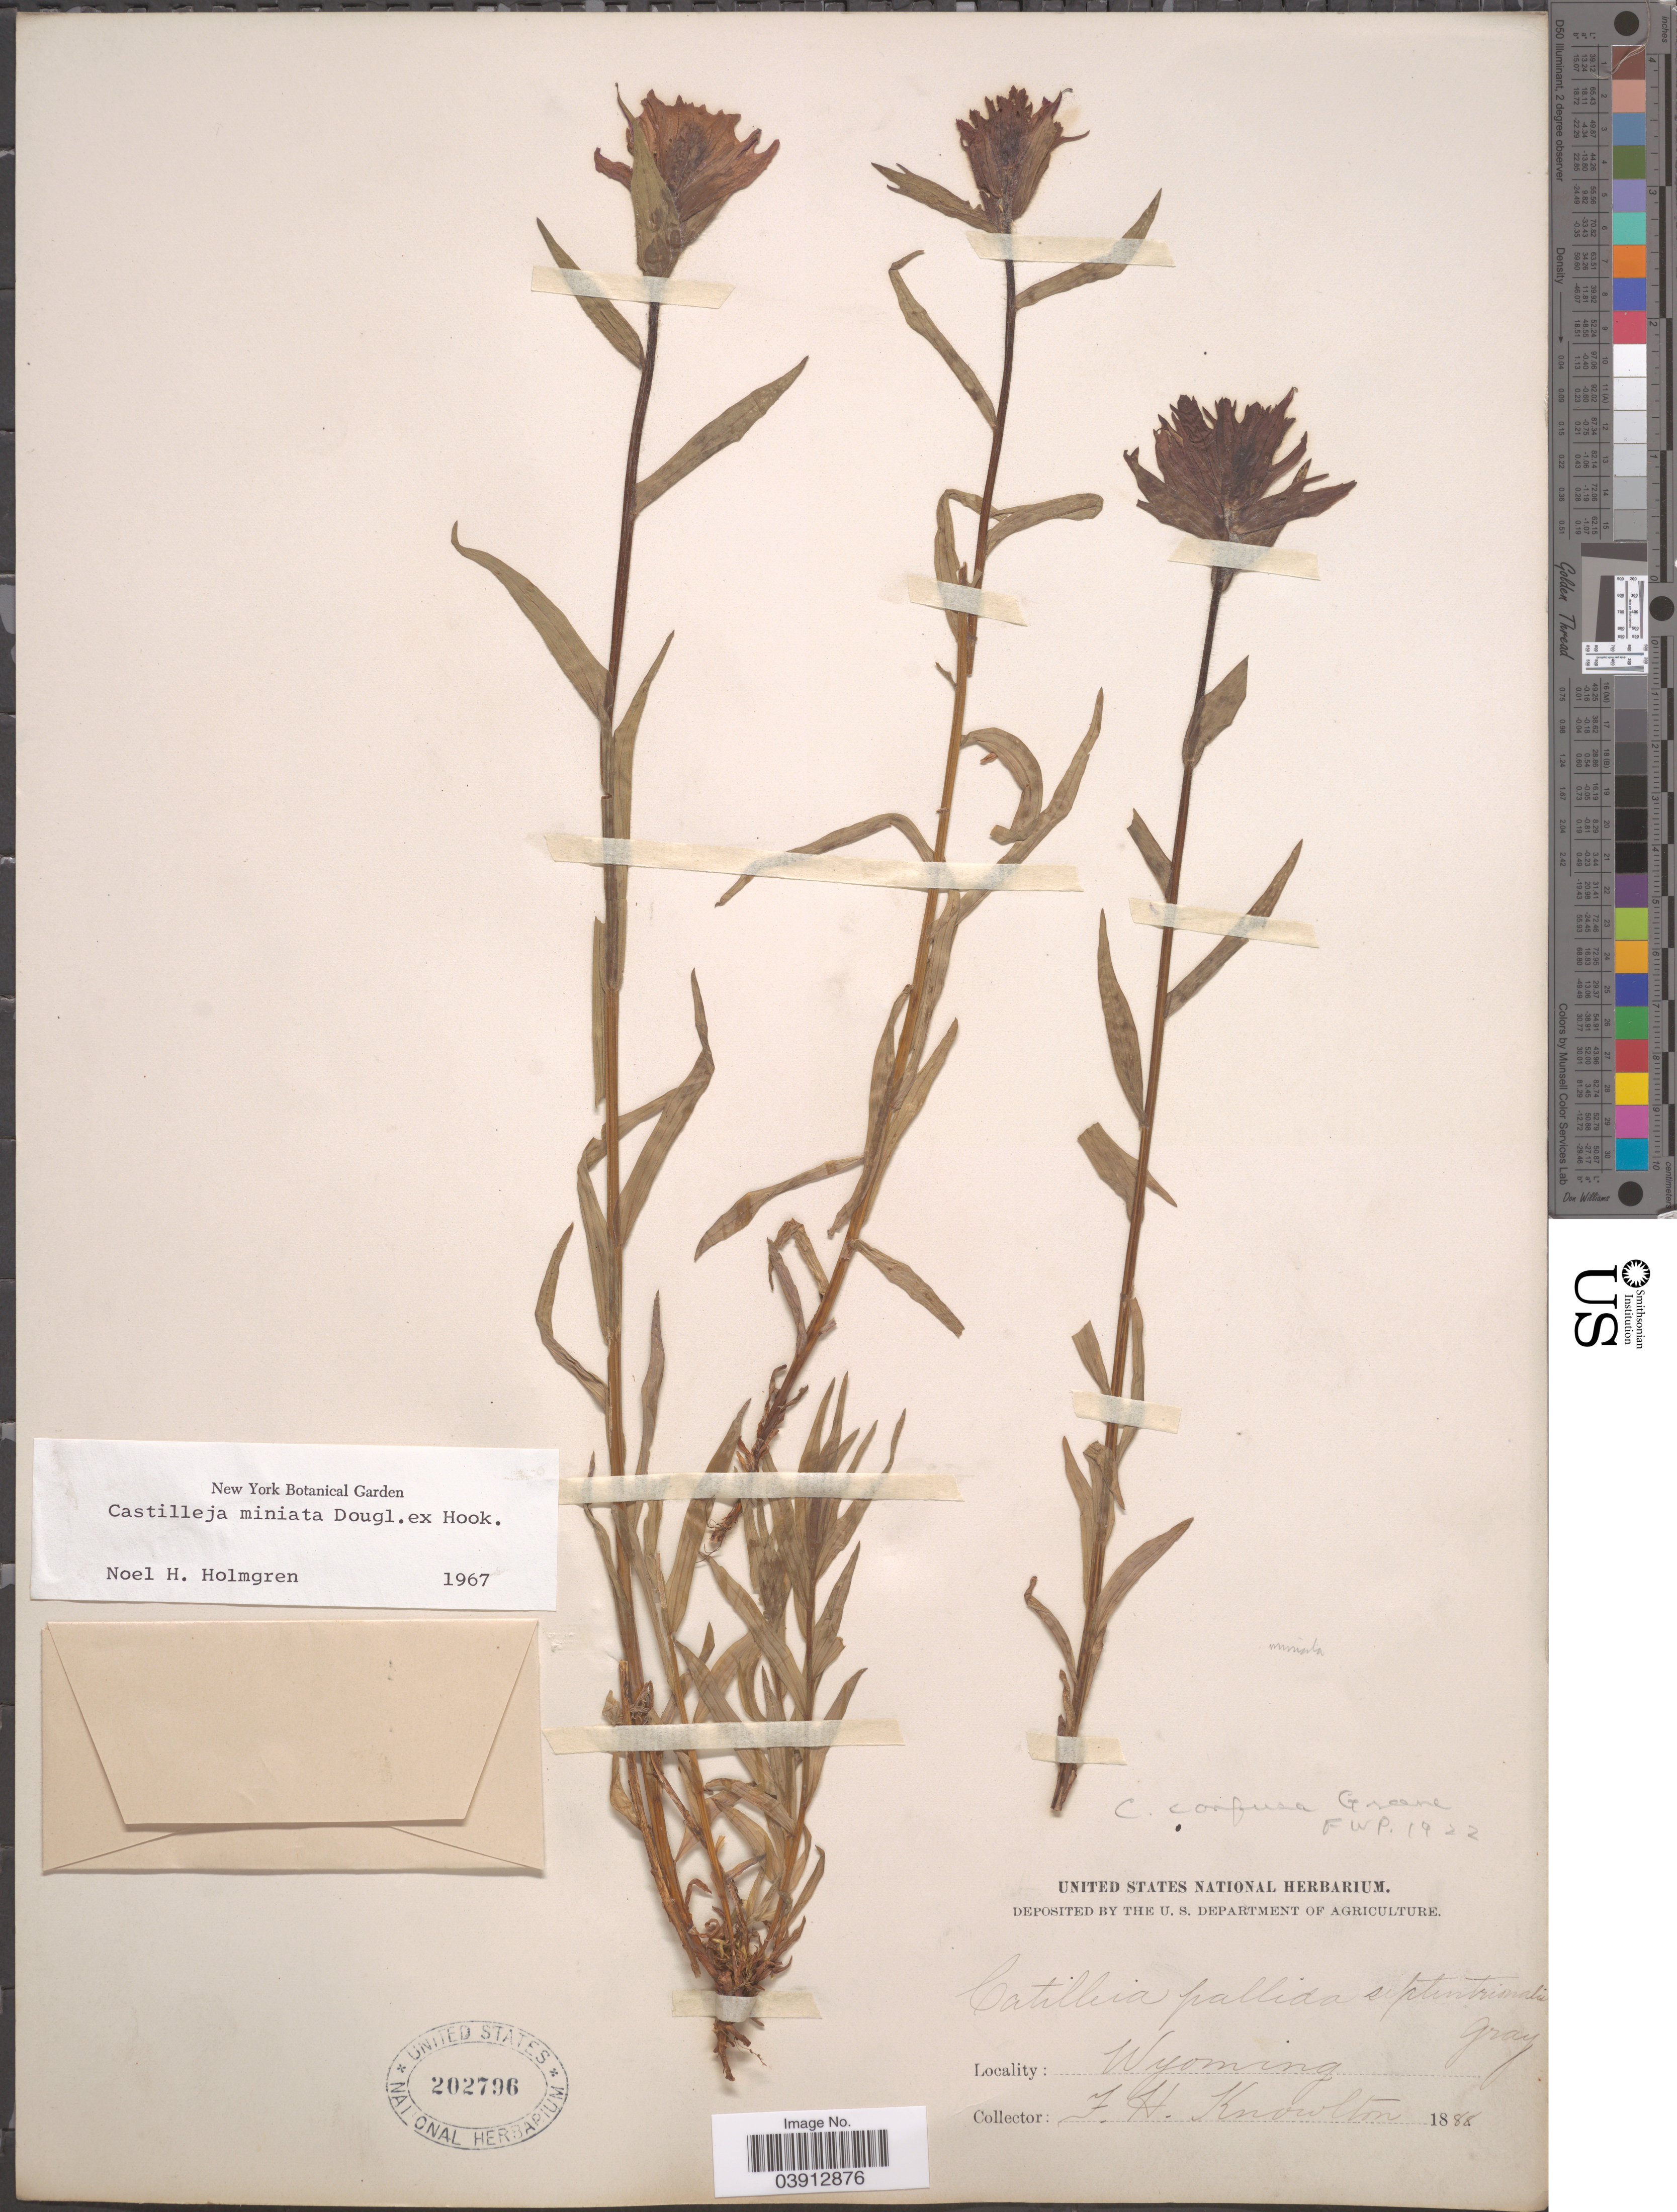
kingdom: Plantae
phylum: Tracheophyta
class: Magnoliopsida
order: Lamiales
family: Orobanchaceae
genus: Castilleja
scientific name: Castilleja miniata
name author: Douglas ex Hook.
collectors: F. H. Knowlton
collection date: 1888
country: United States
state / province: Wyoming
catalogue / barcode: US 202796